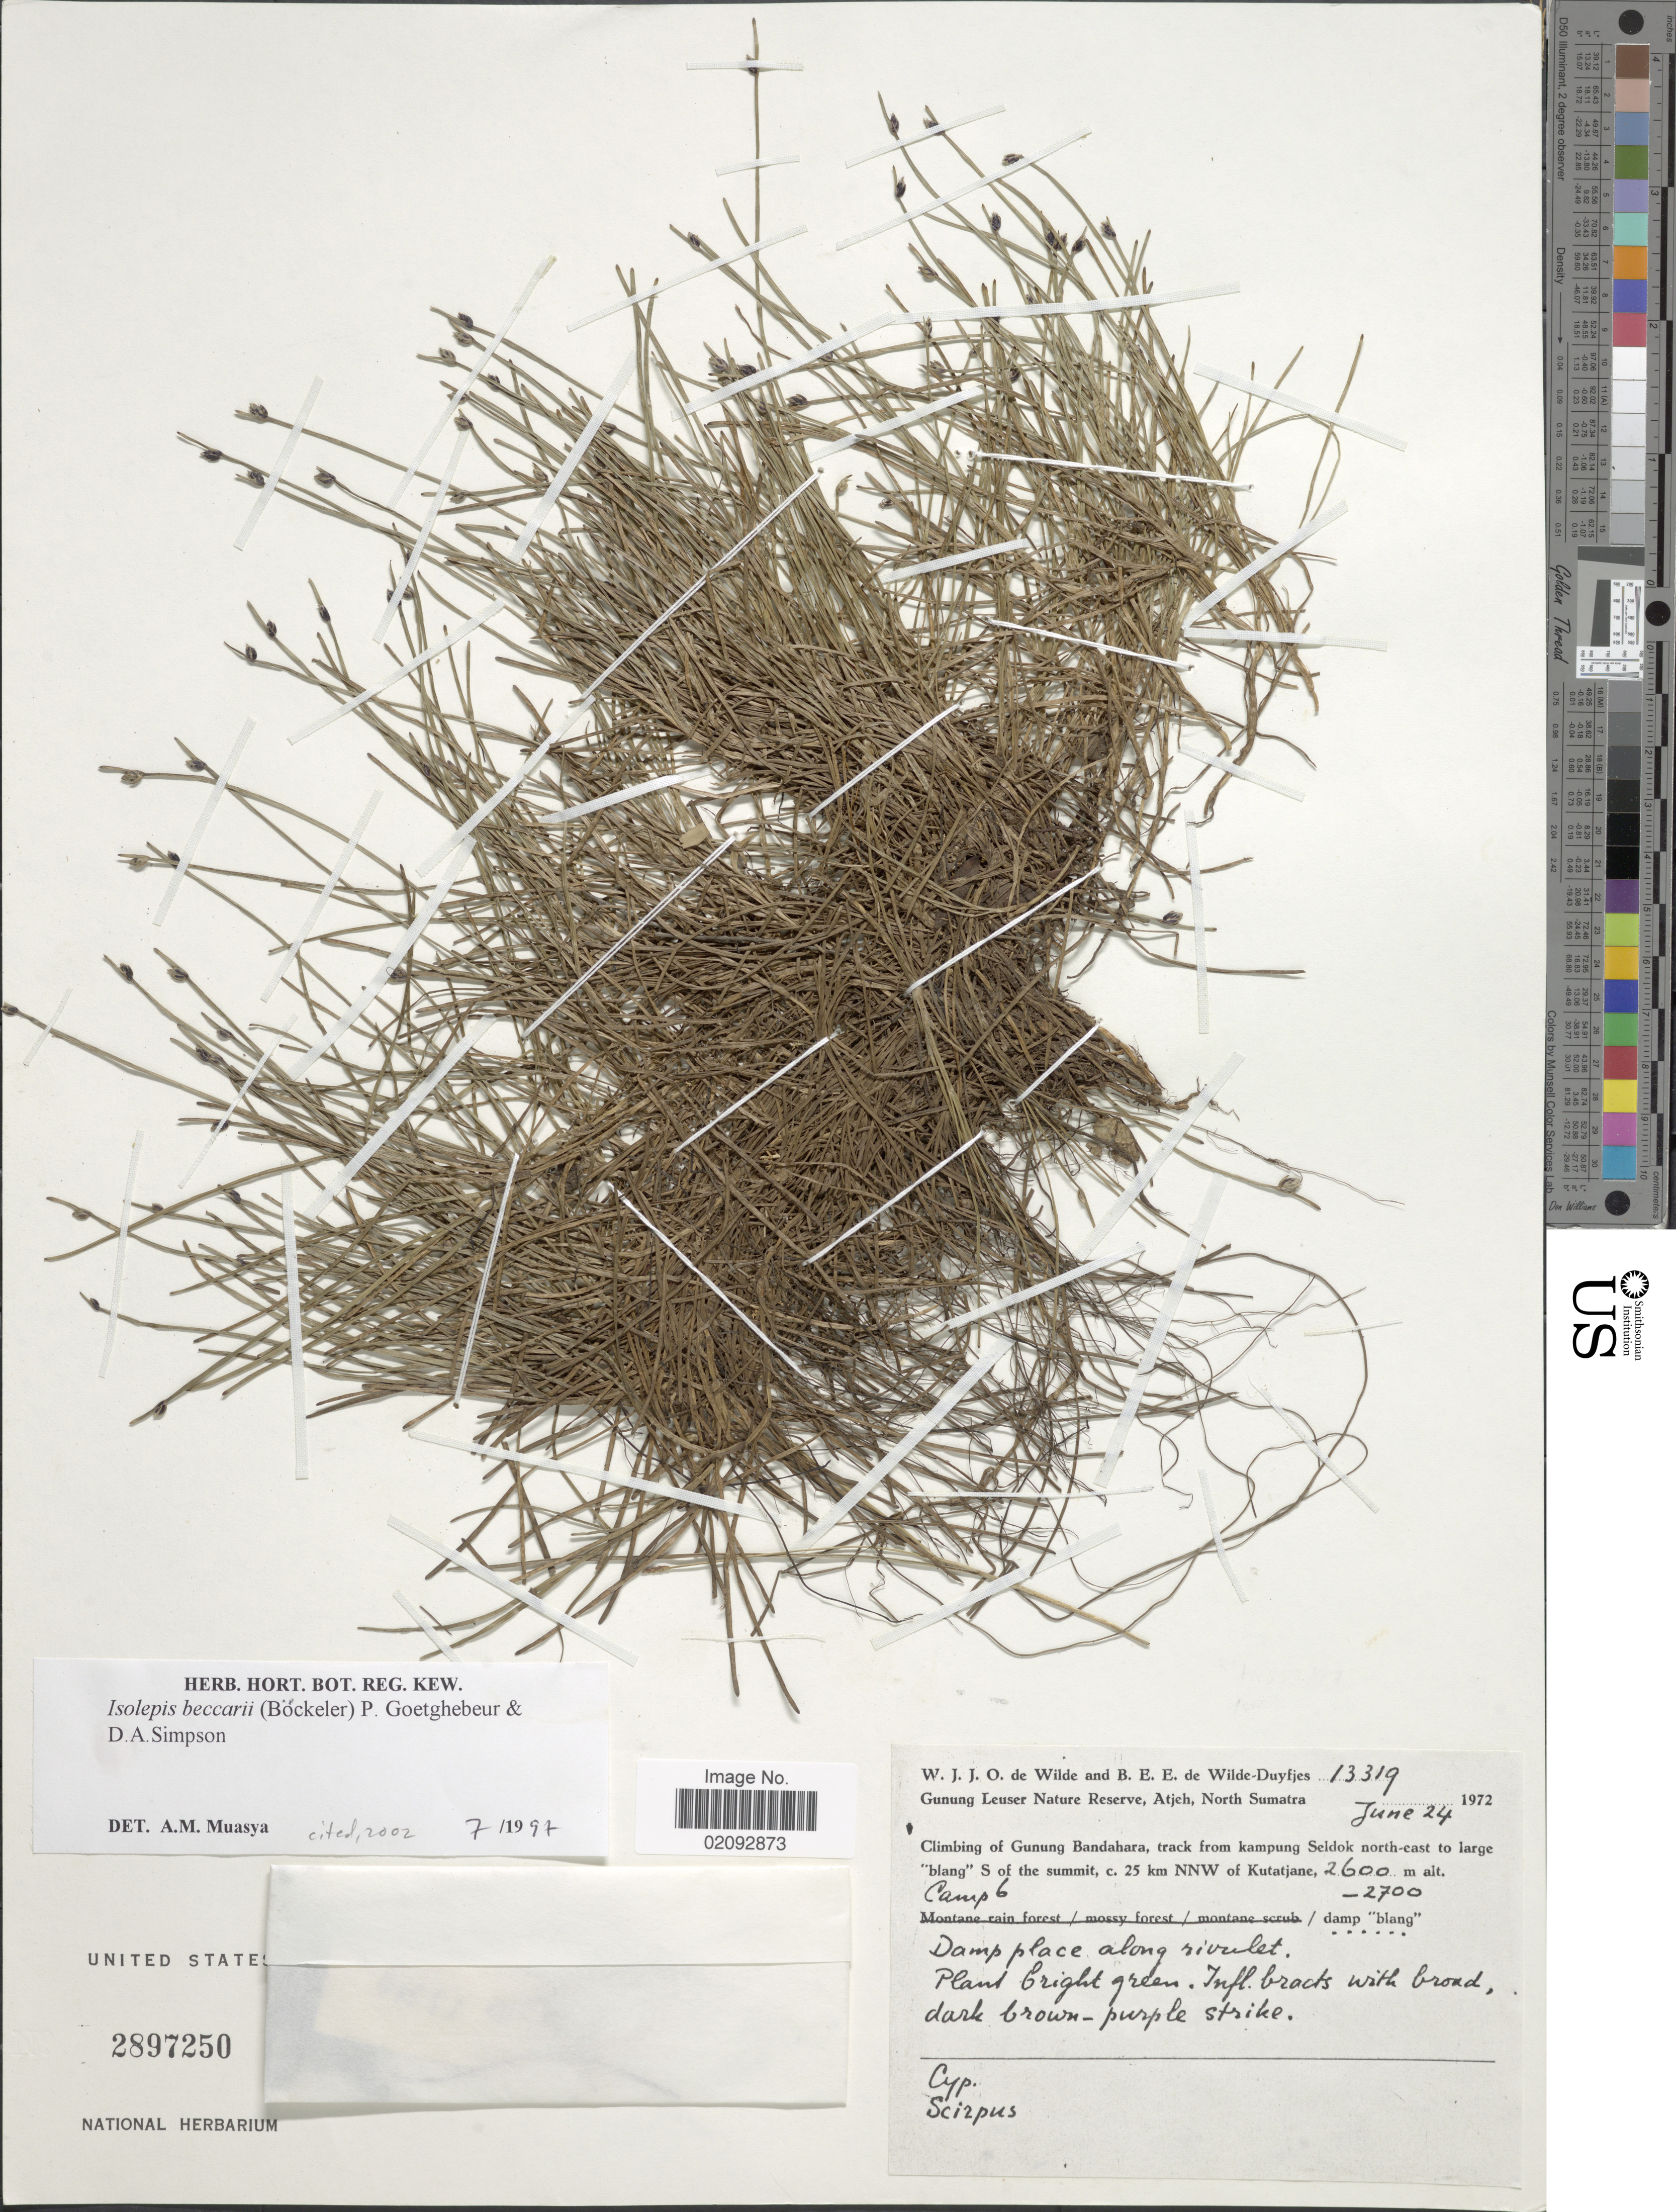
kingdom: Plantae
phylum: Tracheophyta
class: Liliopsida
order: Poales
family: Cyperaceae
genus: Isolepis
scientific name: Isolepis beccarii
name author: (Boeckeler) Goetgh. & D.A. Simpson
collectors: W. J. de Wilde & B. E. de Wilde-Duyfjes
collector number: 13319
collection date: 1972-06-24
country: Indonesia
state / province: Sumatra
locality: Gunung Leuser Nature Reserve, Atjeh, North Sumatra, Climbing of Gunung Bandahara, track from kampung Seldok north-east to large 'blang' S of the summit, c. 25 km NNW of Kutatjane, Camp 6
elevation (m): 2600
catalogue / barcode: US 2897250